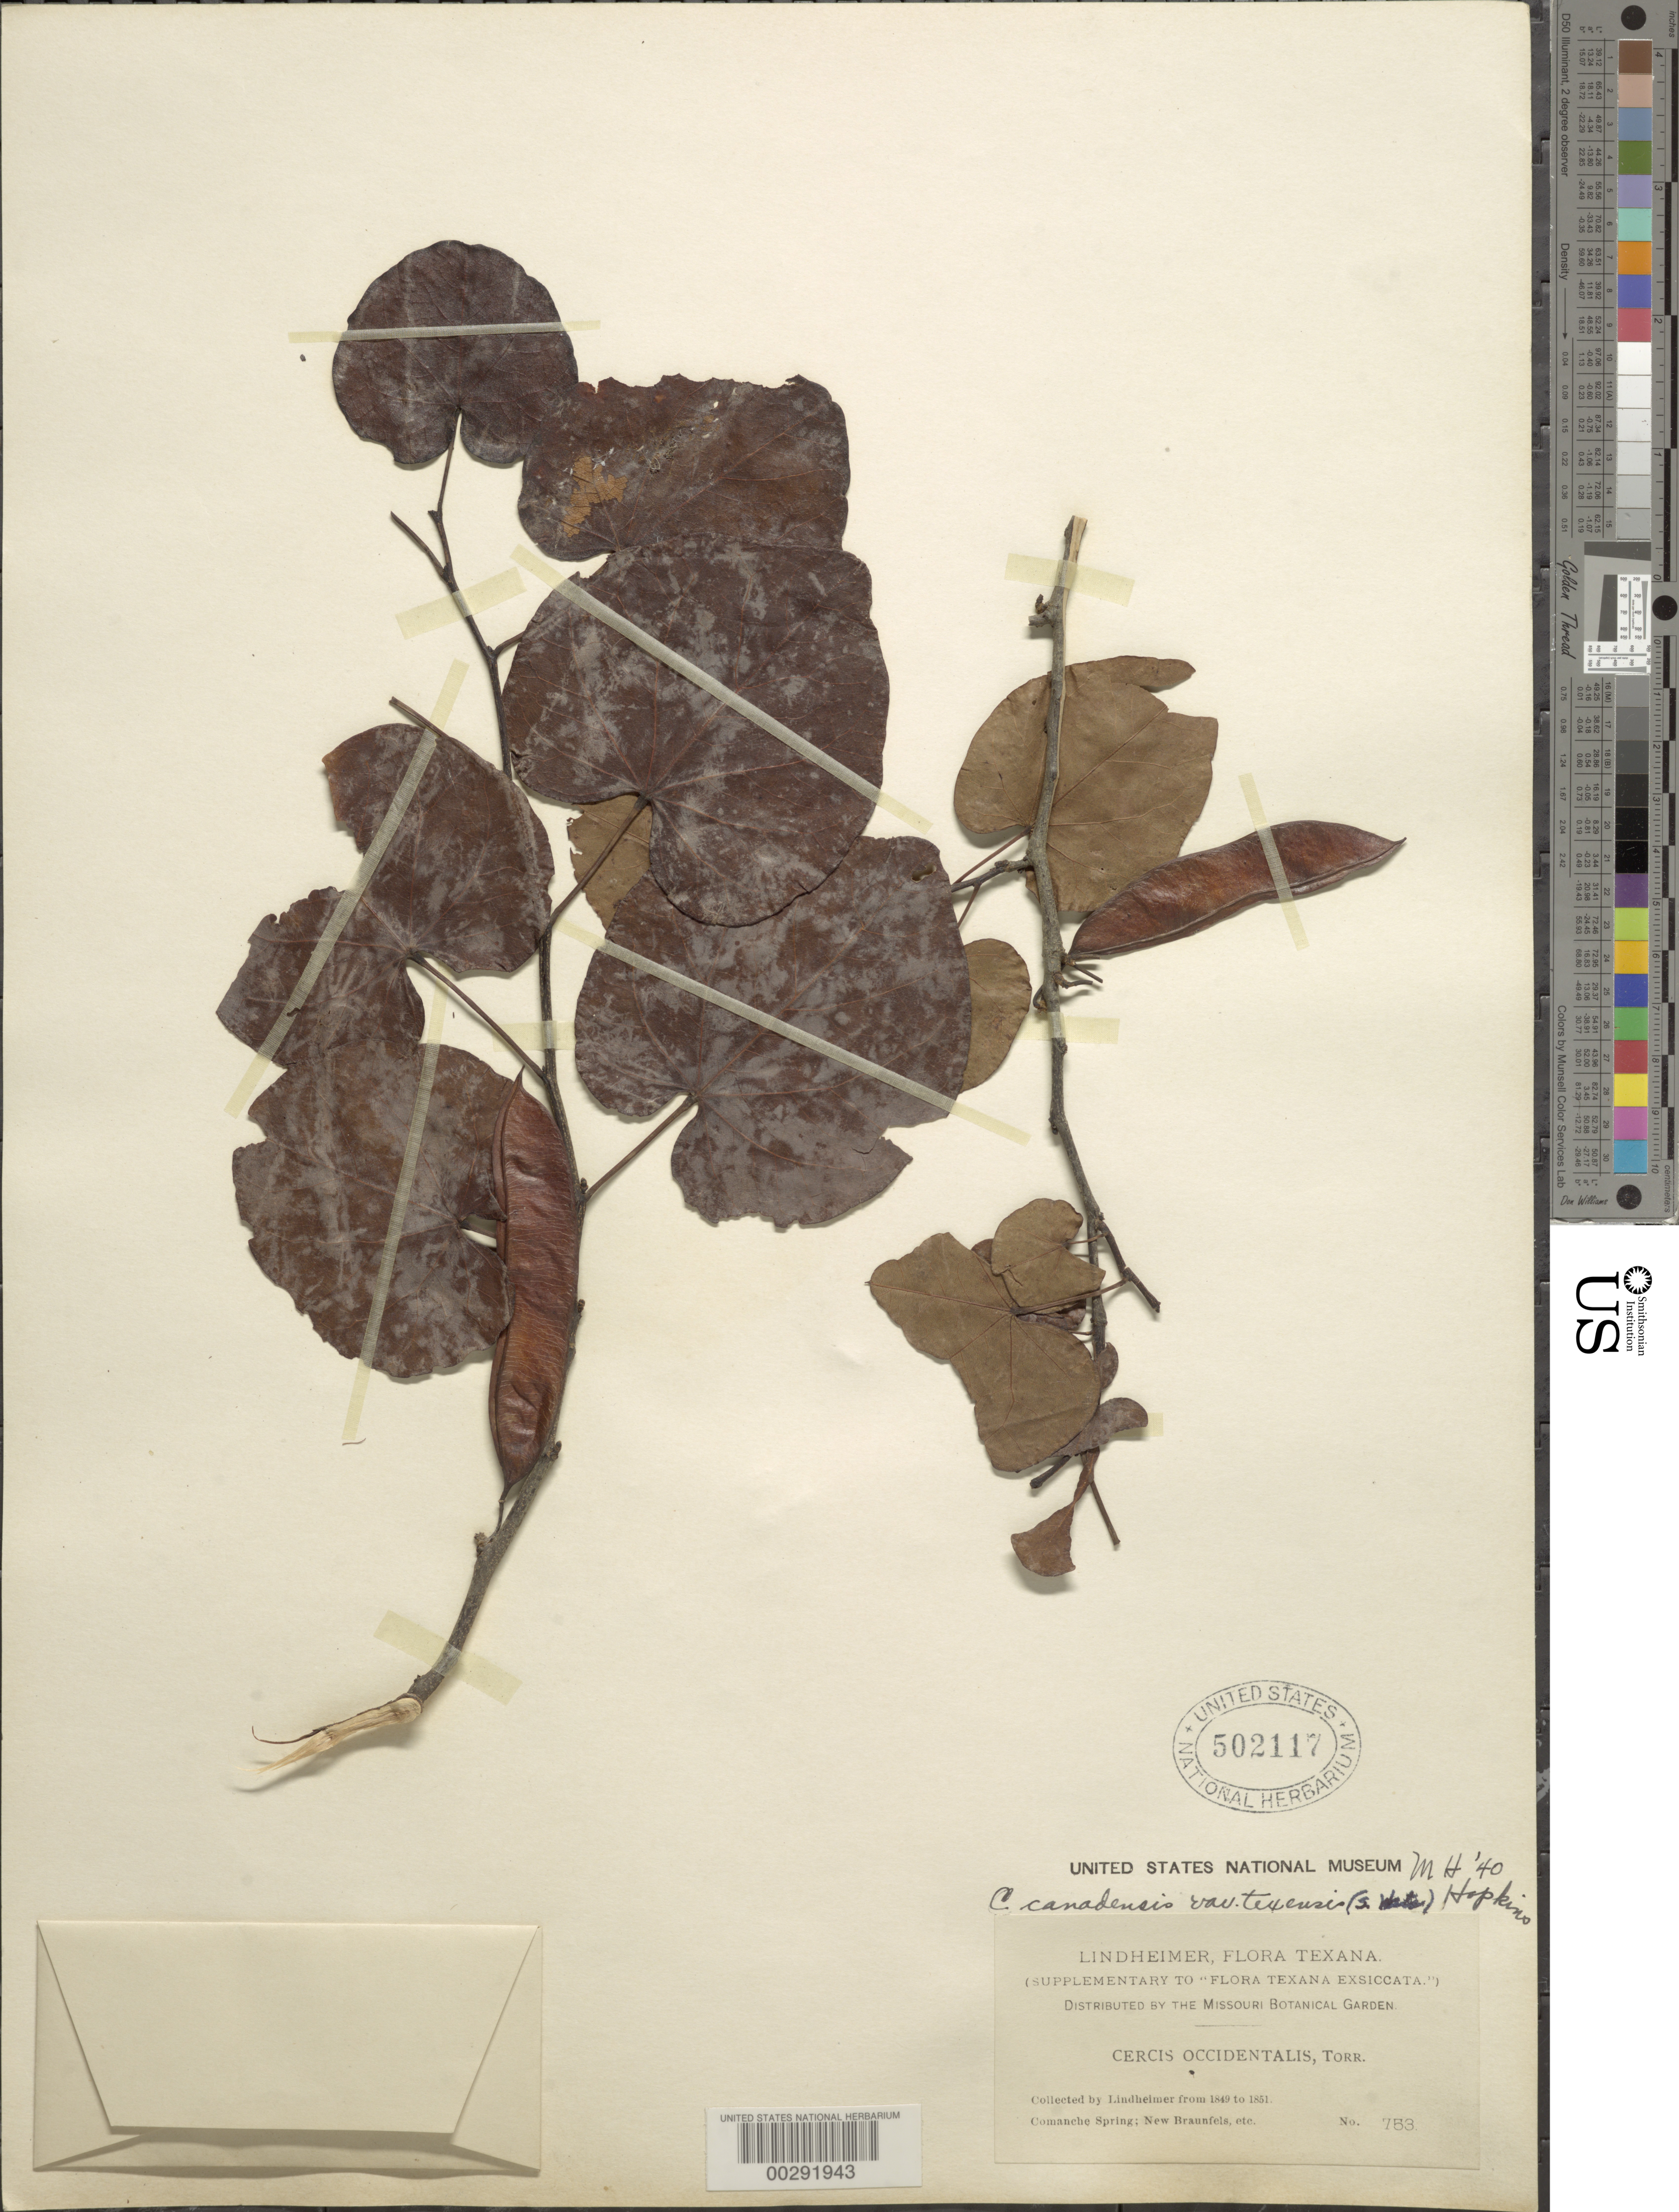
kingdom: Plantae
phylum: Tracheophyta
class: Magnoliopsida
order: Fabales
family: Fabaceae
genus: Cercis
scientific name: Cercis reniformis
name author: A. Gray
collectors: F. J. Lindheimer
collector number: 753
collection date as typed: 1849 to -- -- 1851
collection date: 1849/1851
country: United States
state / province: Texas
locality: Comache spring; new braunfels; etc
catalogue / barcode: US 502117